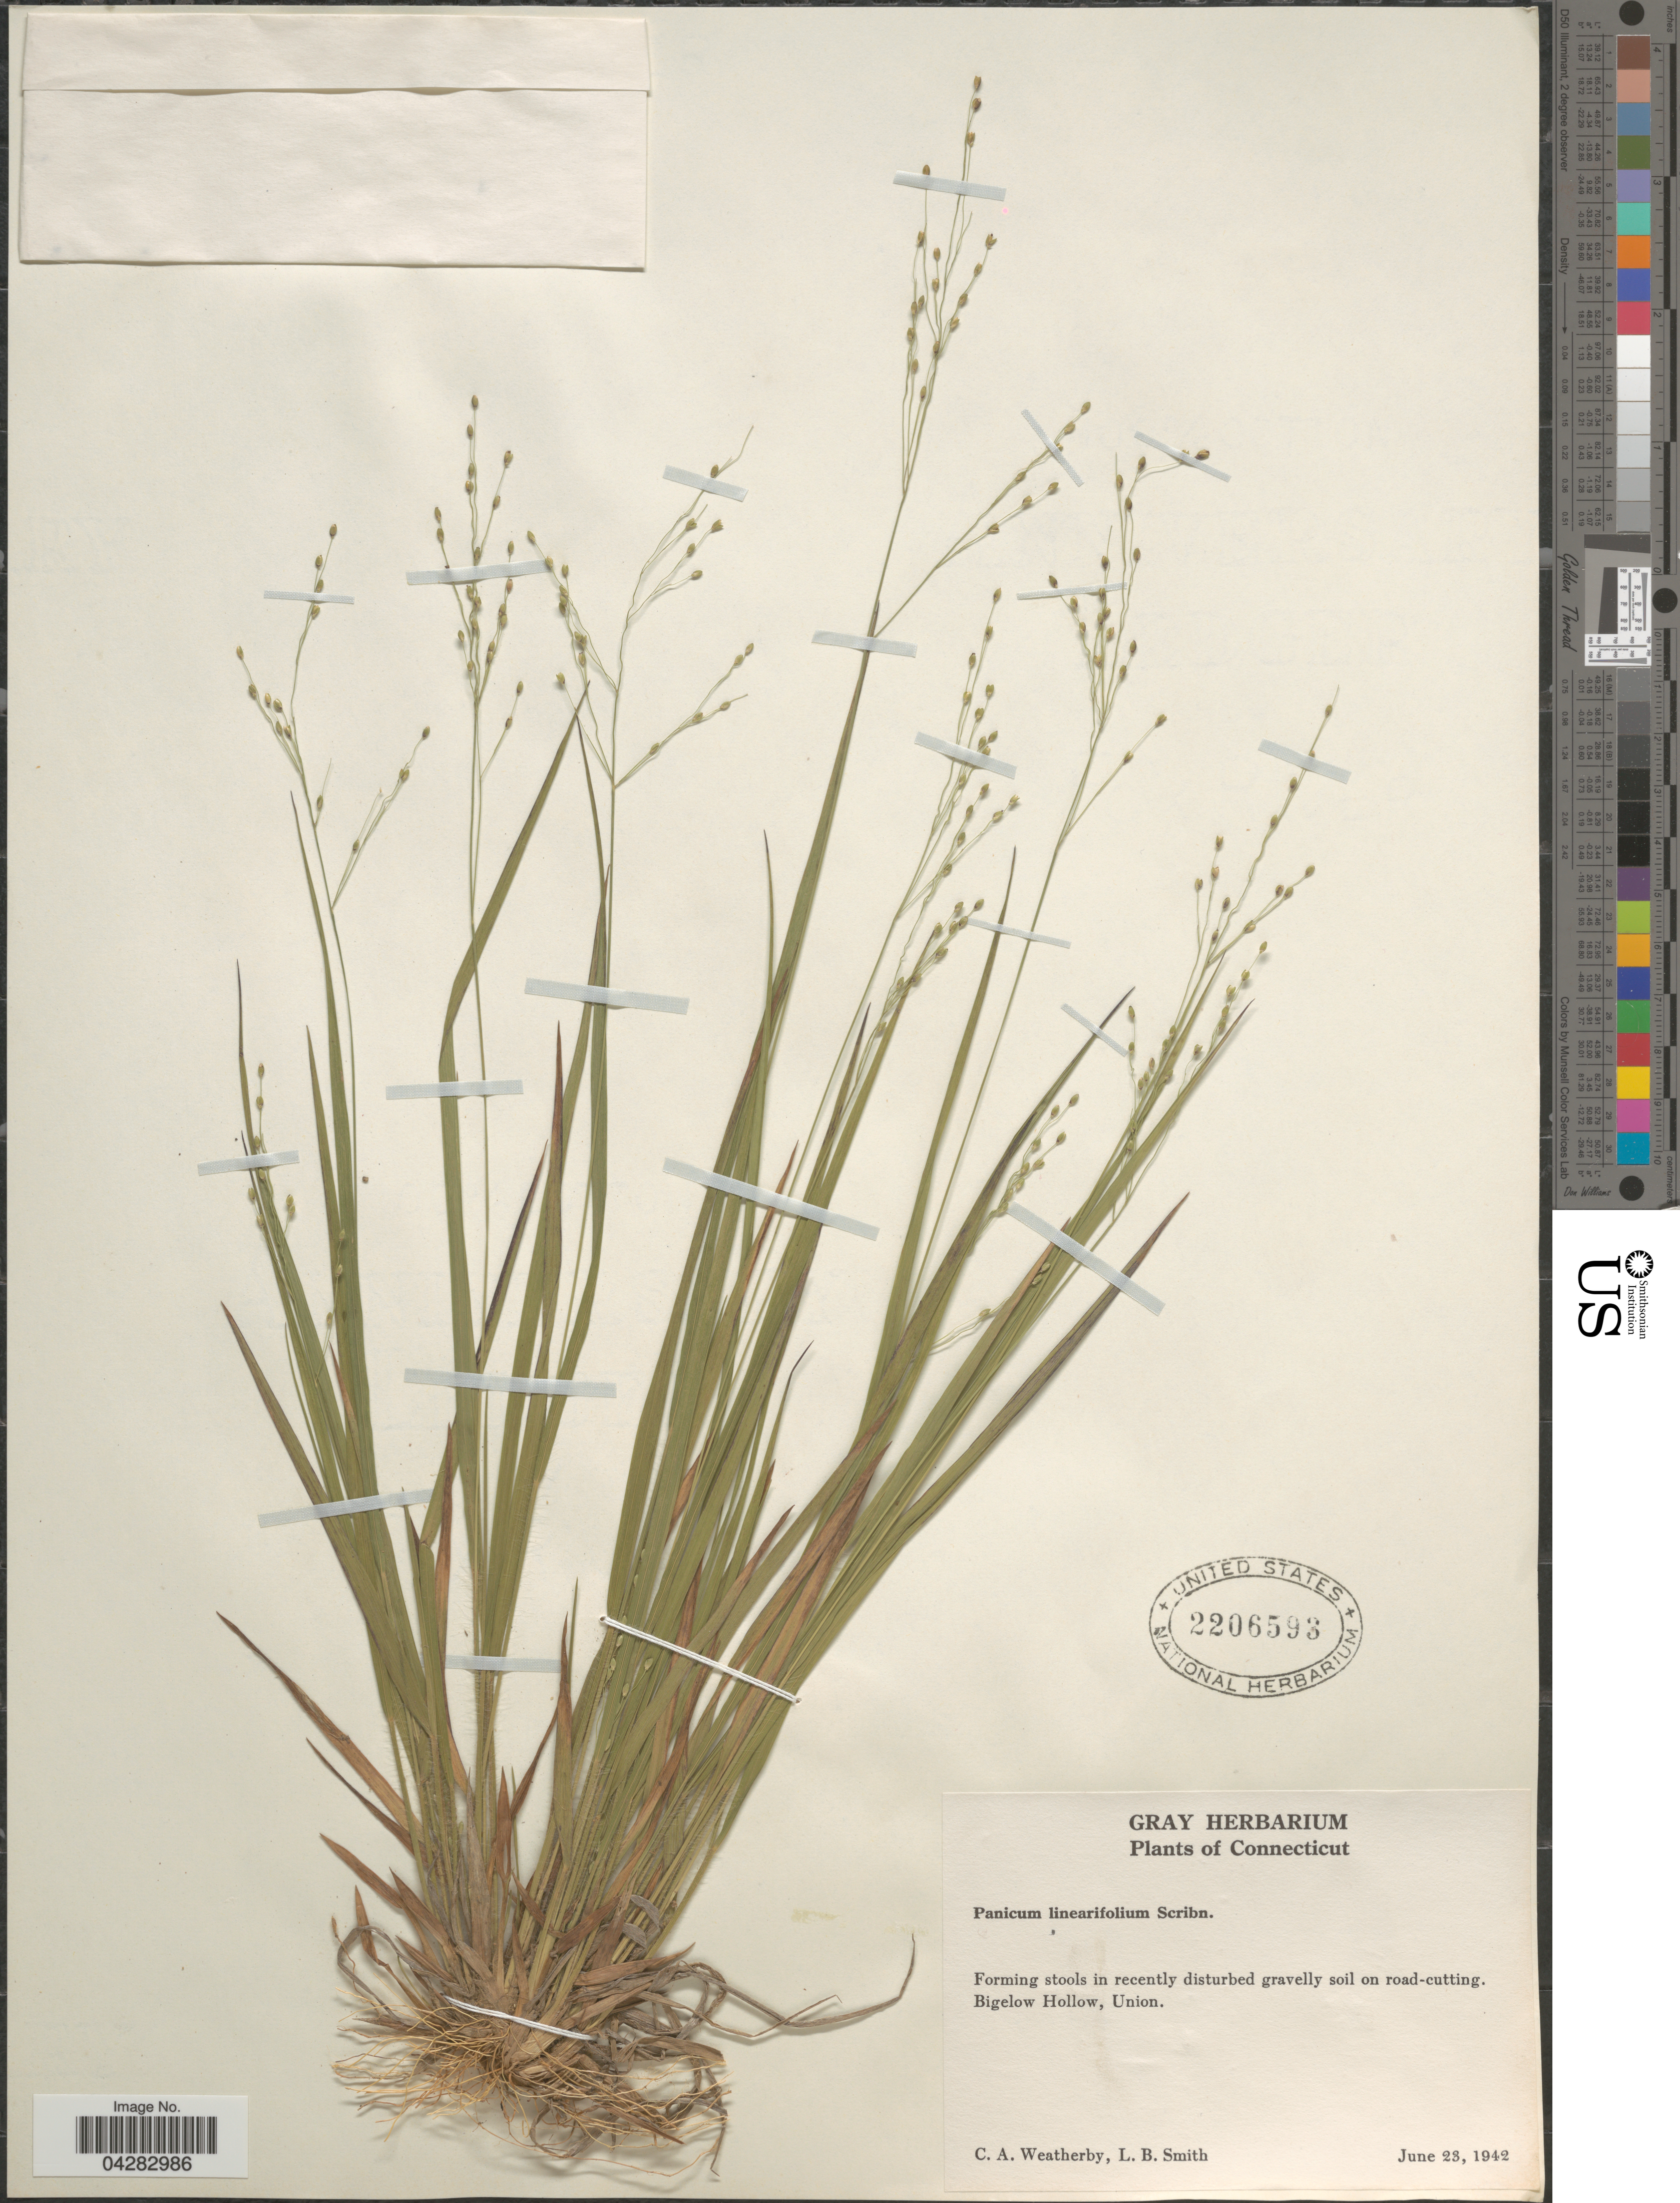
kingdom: Plantae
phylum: Tracheophyta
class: Liliopsida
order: Poales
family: Poaceae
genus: Dichanthelium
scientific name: Dichanthelium linearifolium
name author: (Scribn.) Gould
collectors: C. A. Weatherby & L. Smith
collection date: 1942-06-23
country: United States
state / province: Connecticut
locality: Bigelow Hollow, Union.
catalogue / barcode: US 2206593